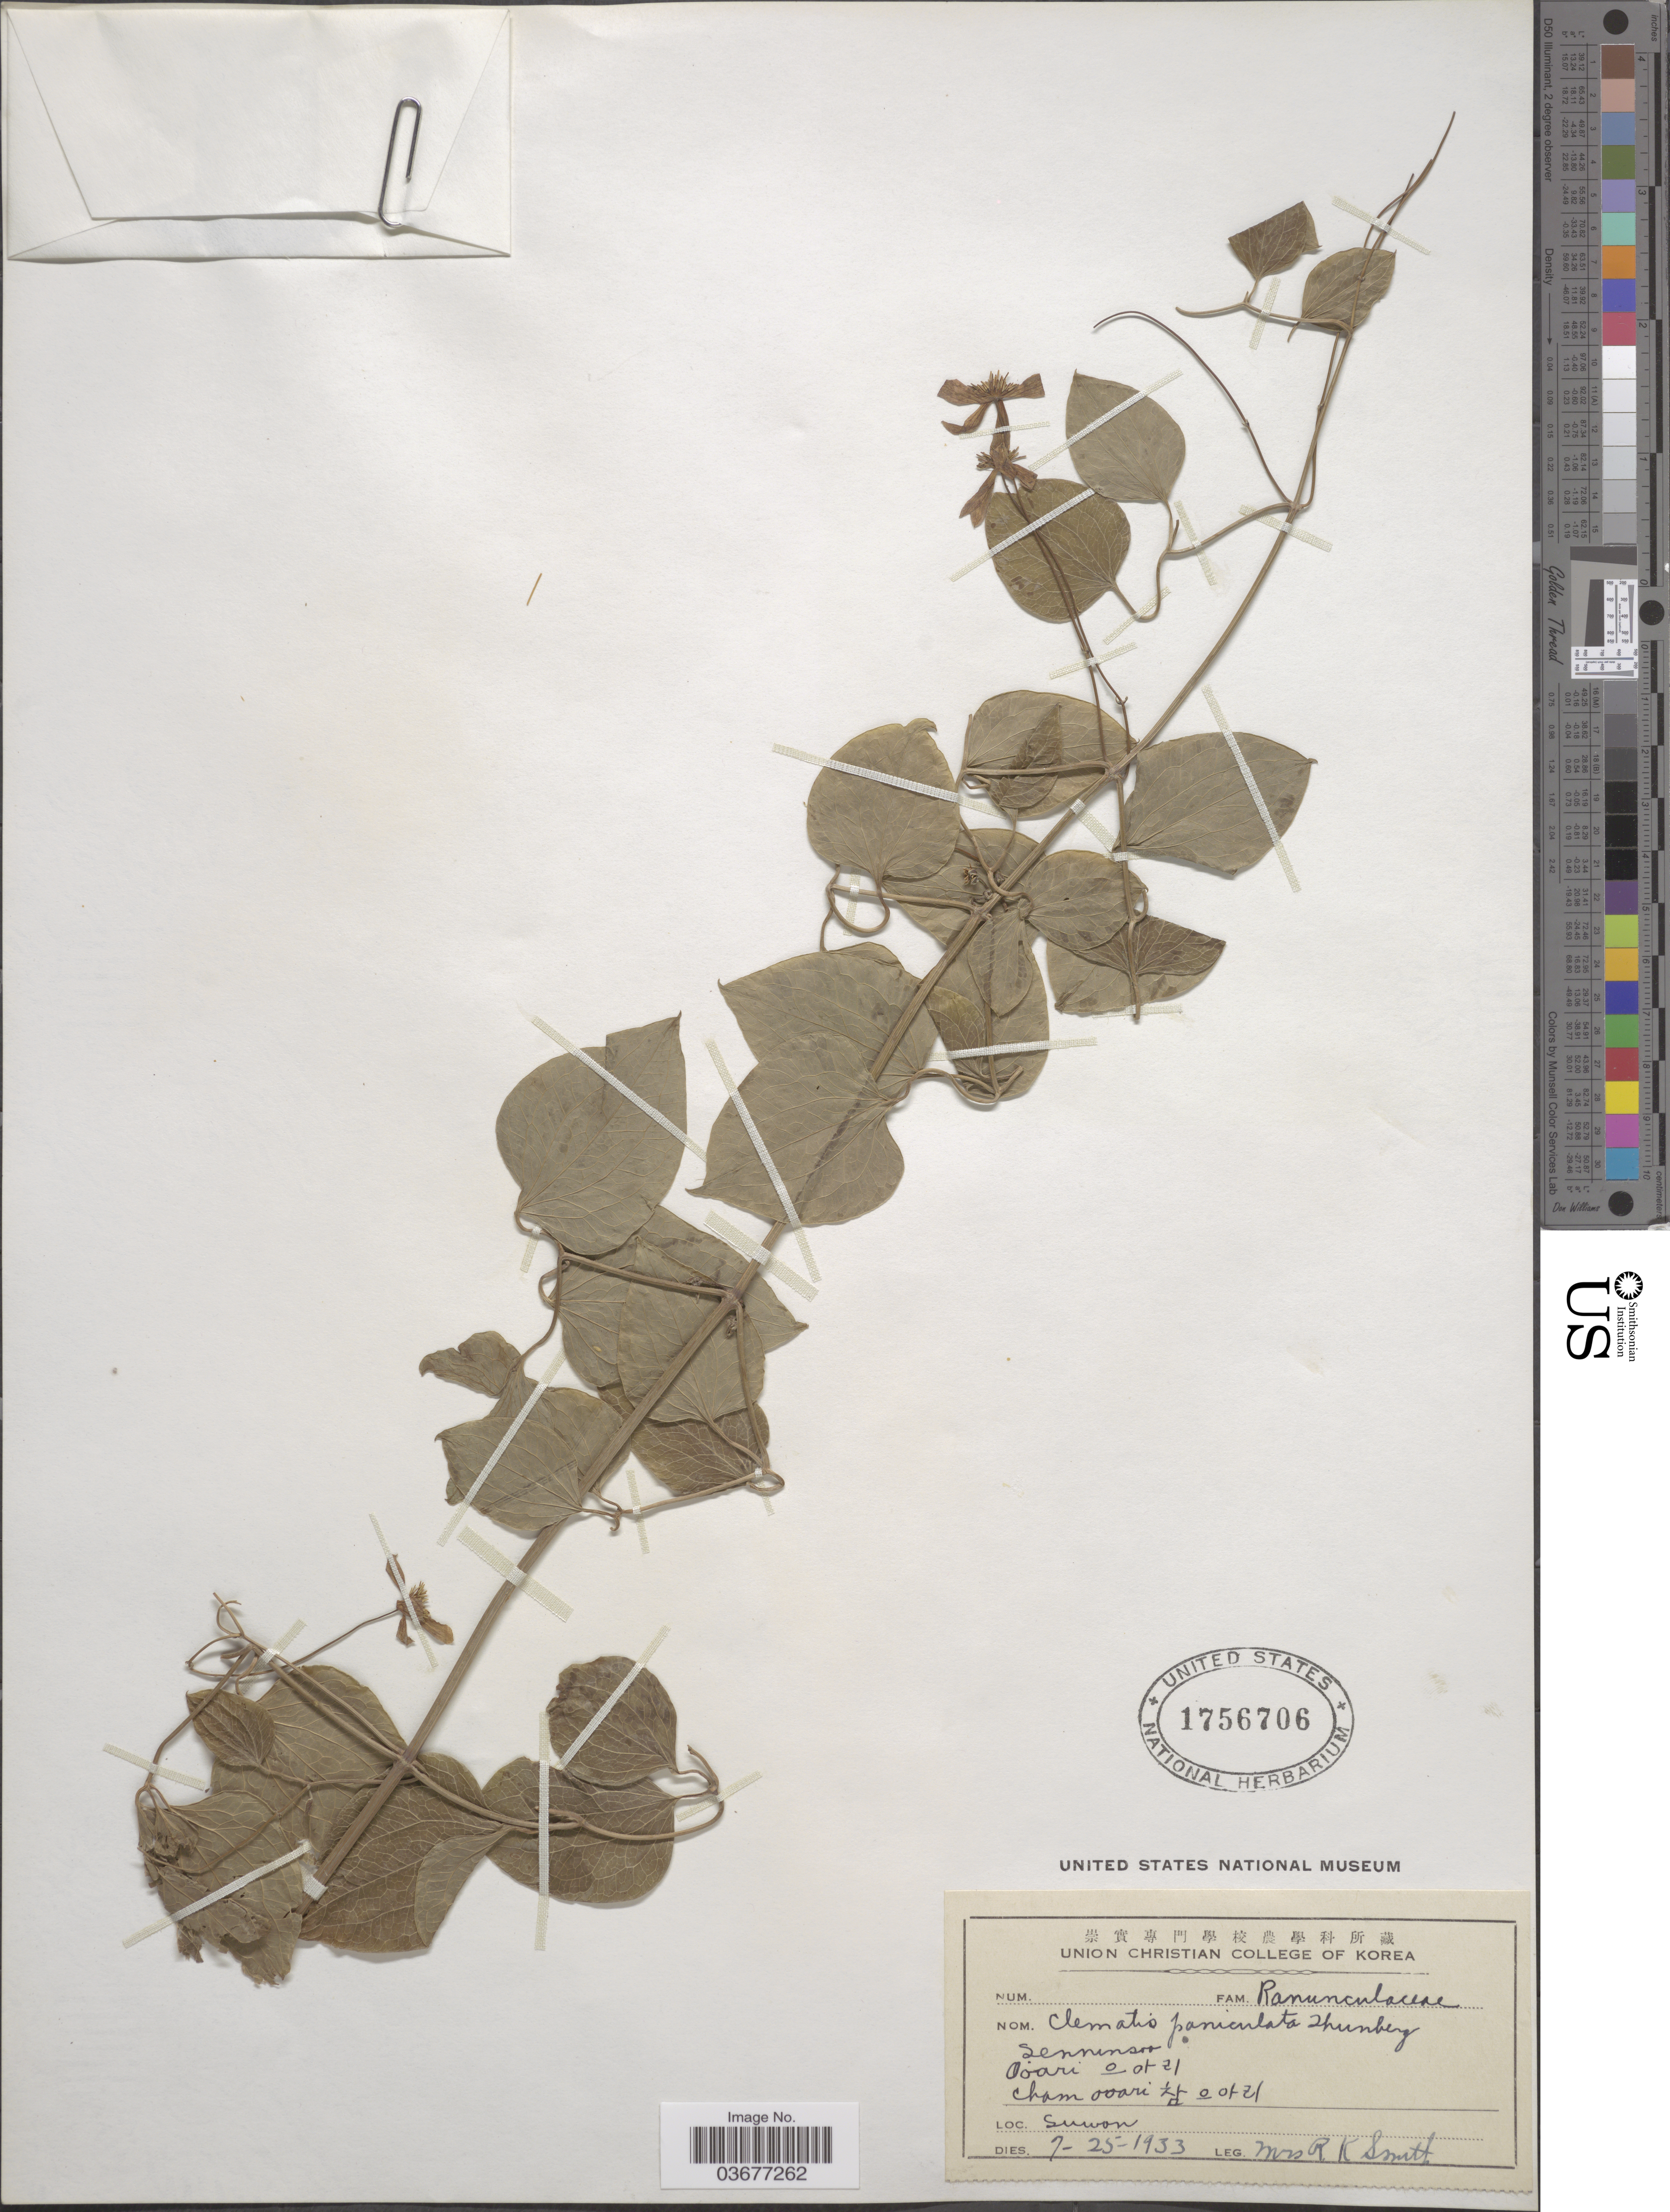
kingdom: Plantae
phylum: Tracheophyta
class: Magnoliopsida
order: Ranunculales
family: Ranunculaceae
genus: Clematis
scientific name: Clematis maximowicziana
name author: Franch. & Sav.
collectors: Mrs. R. K. Smith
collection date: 1933-07-25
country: South Korea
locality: Suwon.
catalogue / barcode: US 1756706